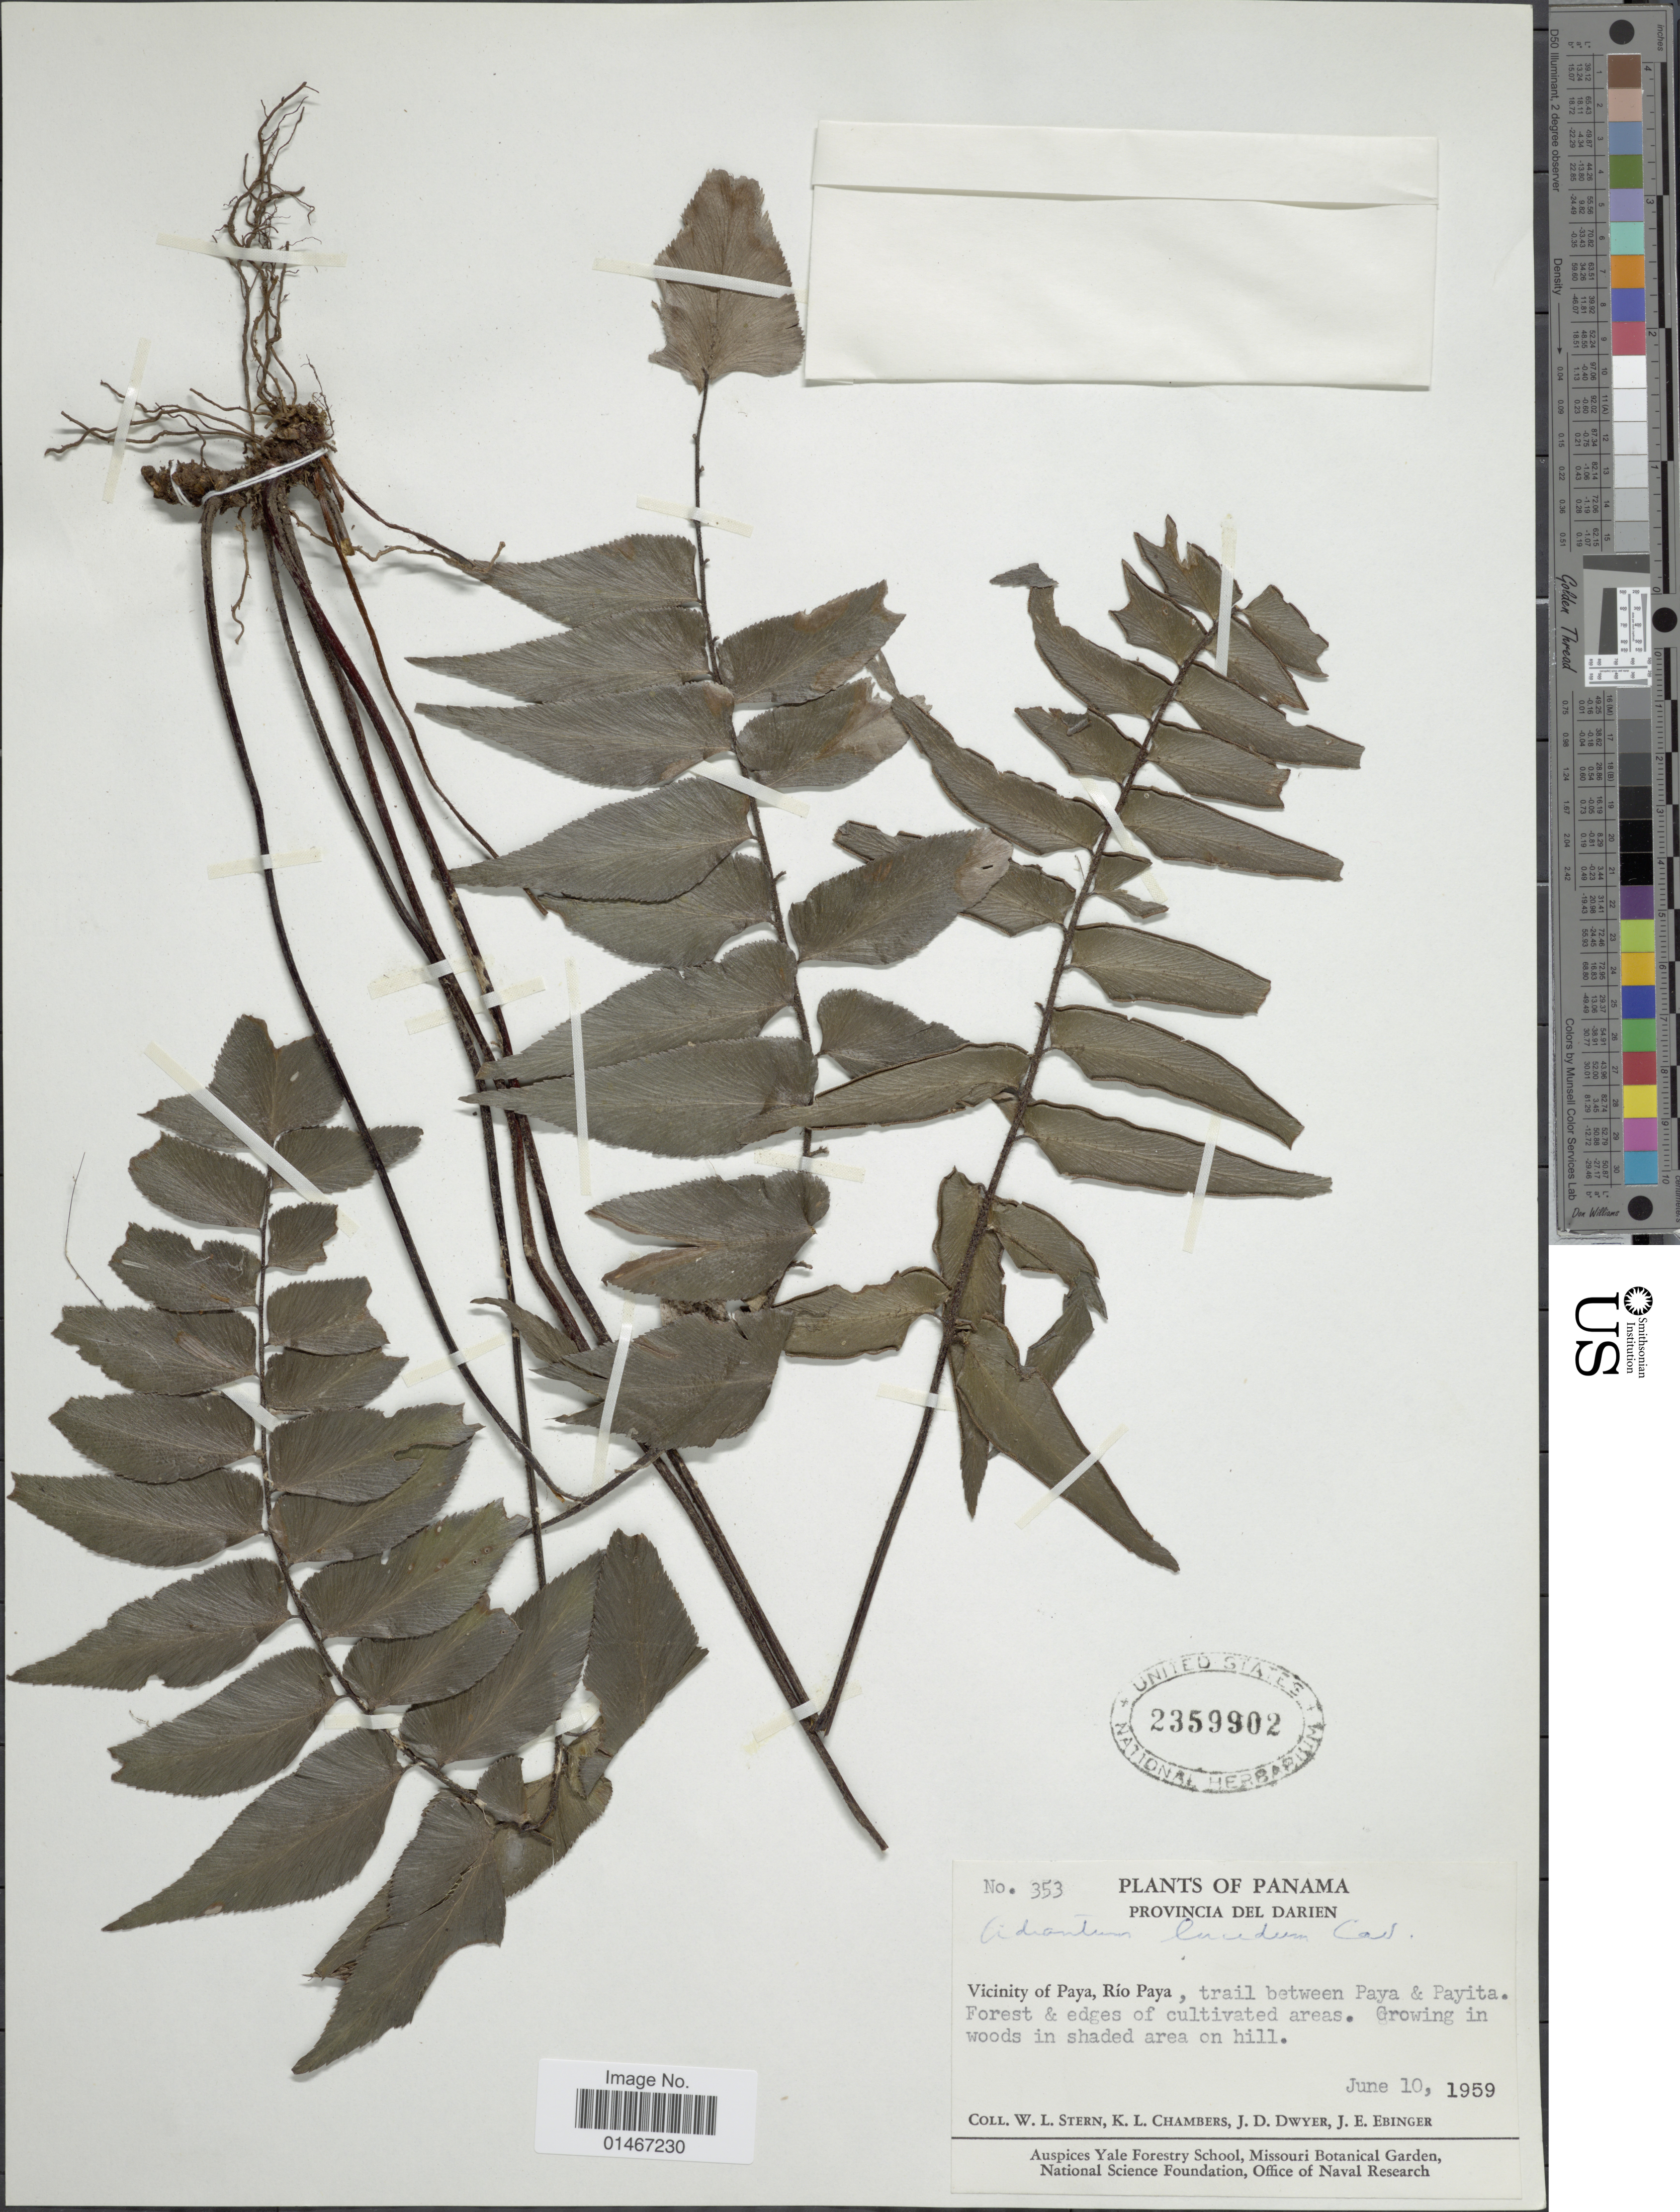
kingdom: Plantae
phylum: Tracheophyta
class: Polypodiopsida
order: Polypodiales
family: Pteridaceae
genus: Adiantum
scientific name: Adiantum lucidum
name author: (Cav.) Sw.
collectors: W. L. Stern, K. Chambers, J. D. Dwyer & J. Ebinger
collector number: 353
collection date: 1959-06-10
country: Panama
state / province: Darién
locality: Province del Darien. Vicinity of Paya, Rio Paya, trail between Paya & Payita.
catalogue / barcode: US 2359902